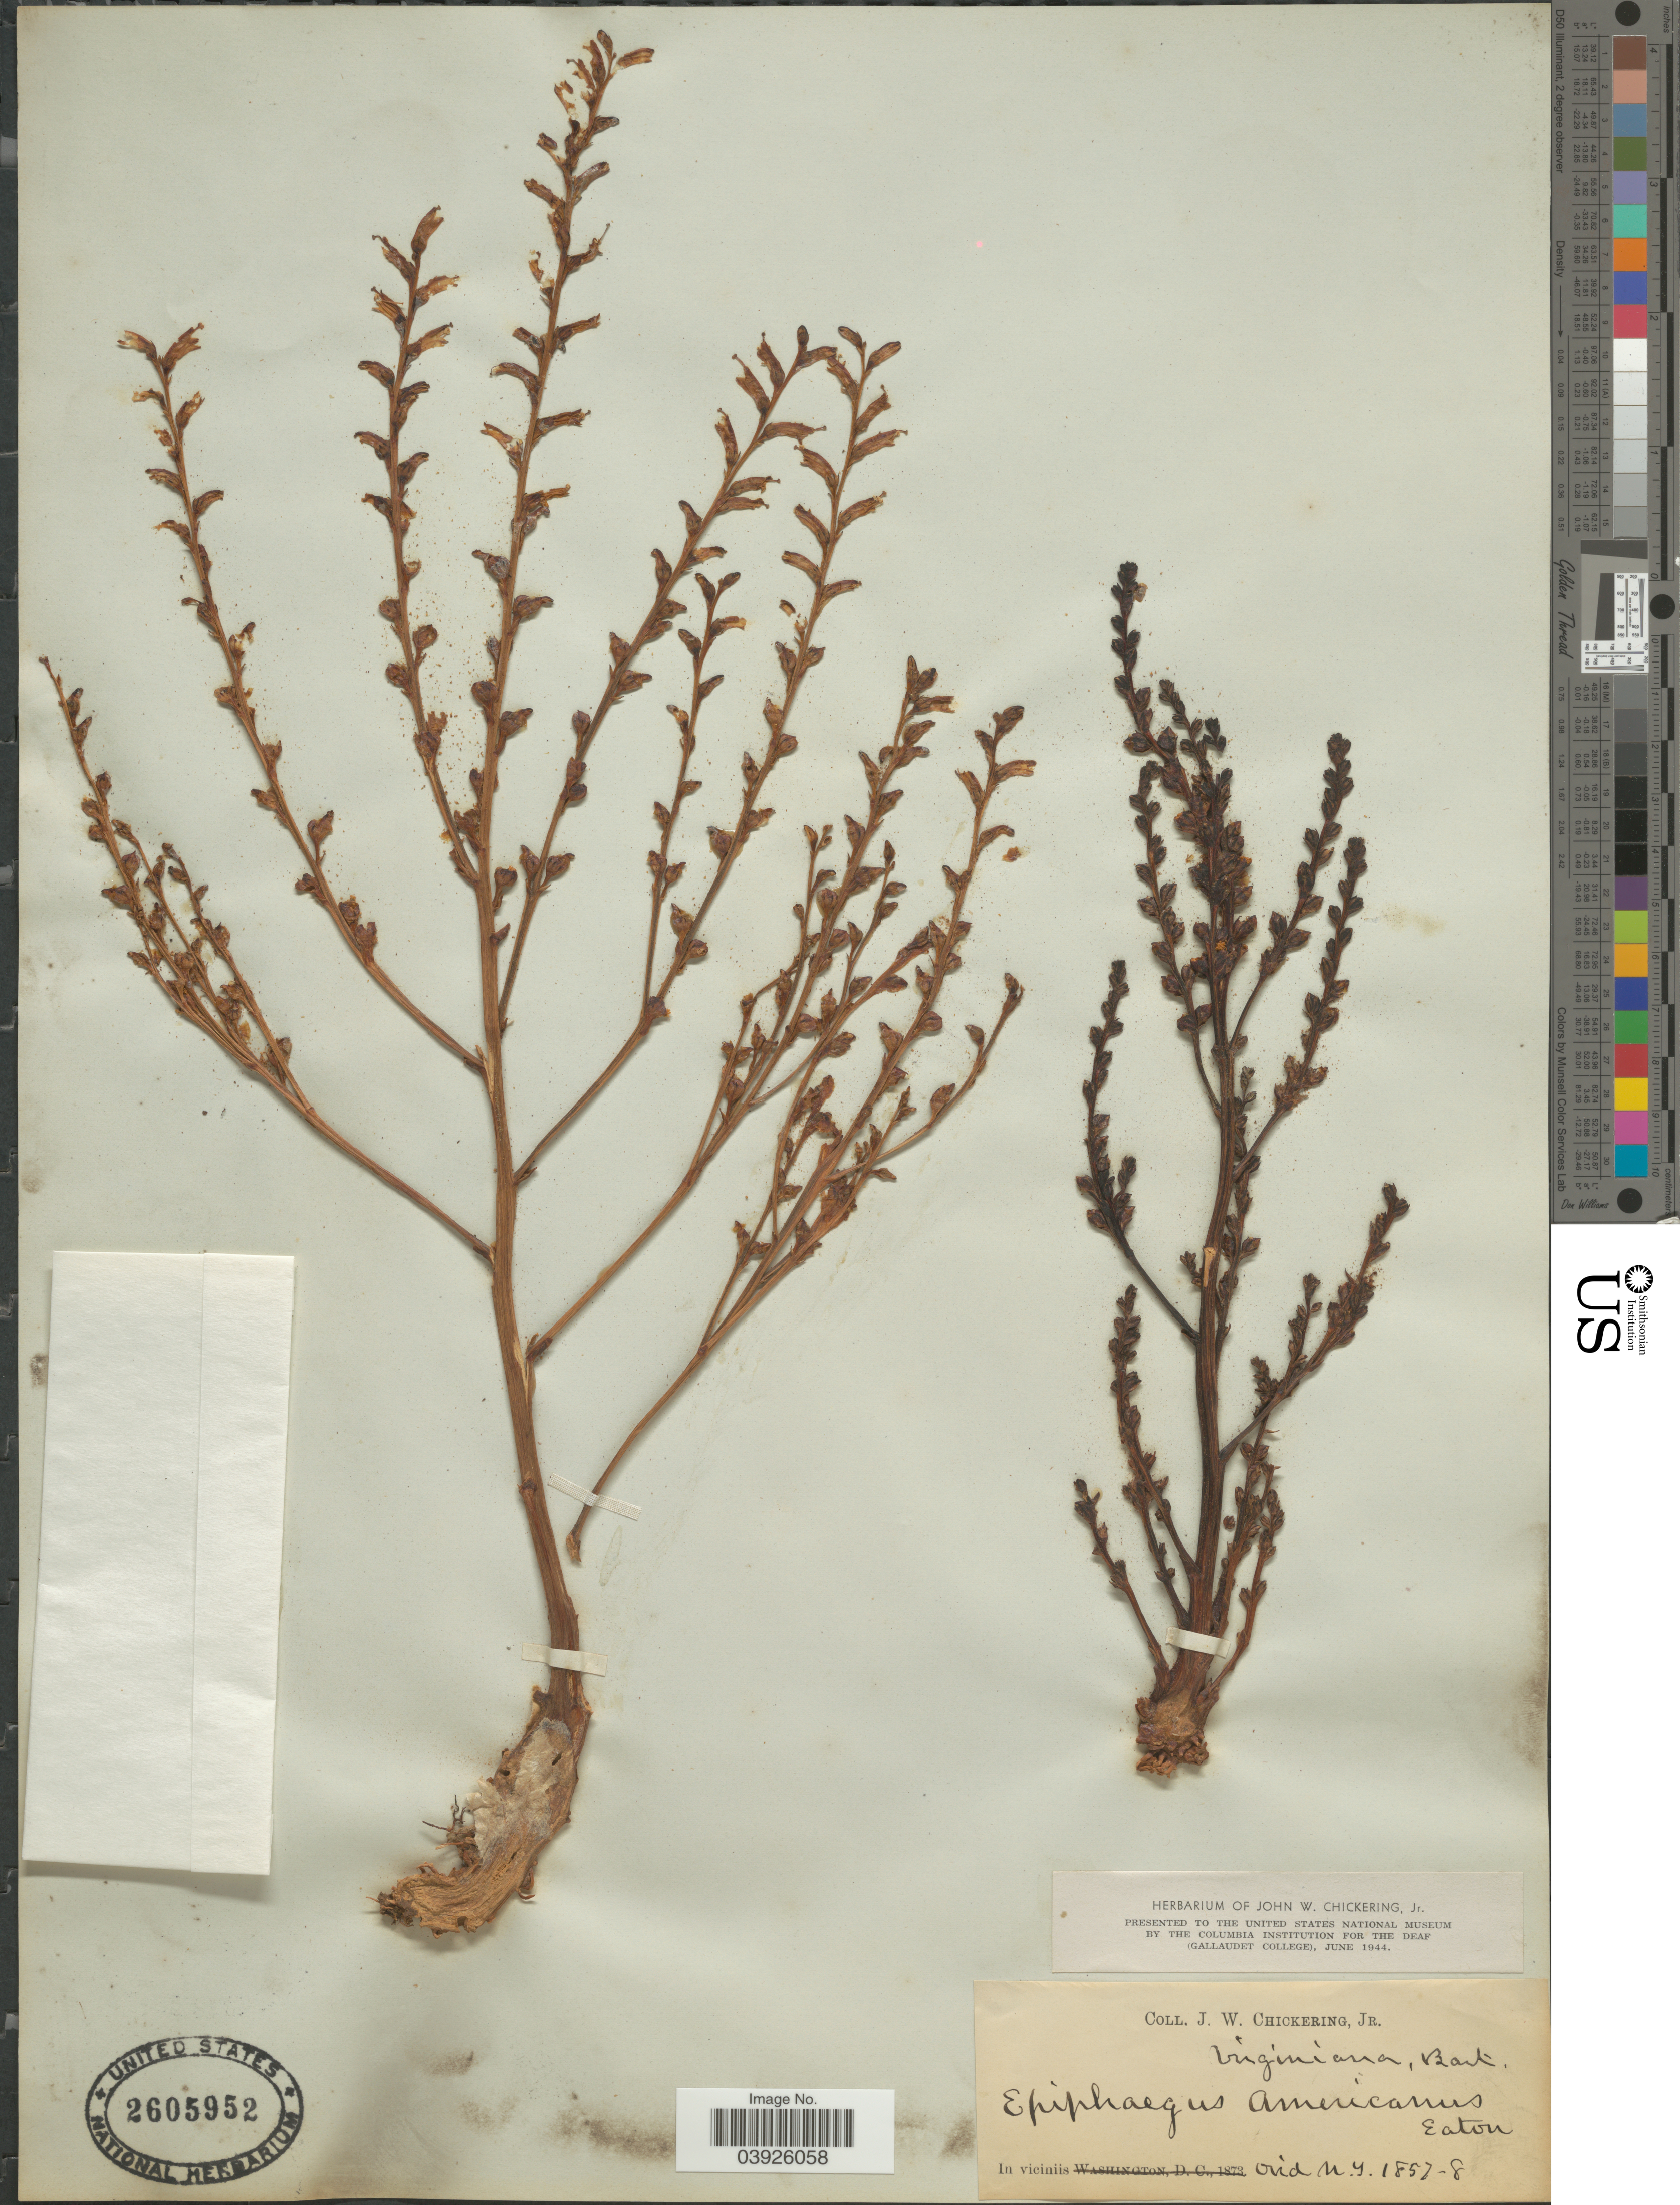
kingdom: Plantae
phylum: Tracheophyta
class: Magnoliopsida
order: Lamiales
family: Orobanchaceae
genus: Epifagus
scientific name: Epifagus virginiana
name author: (L.) W.P.C. Barton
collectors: J. W. Chickering Jr.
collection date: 1857/1858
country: United States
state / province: New York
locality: In viciniis Ovid.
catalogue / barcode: US 2605952